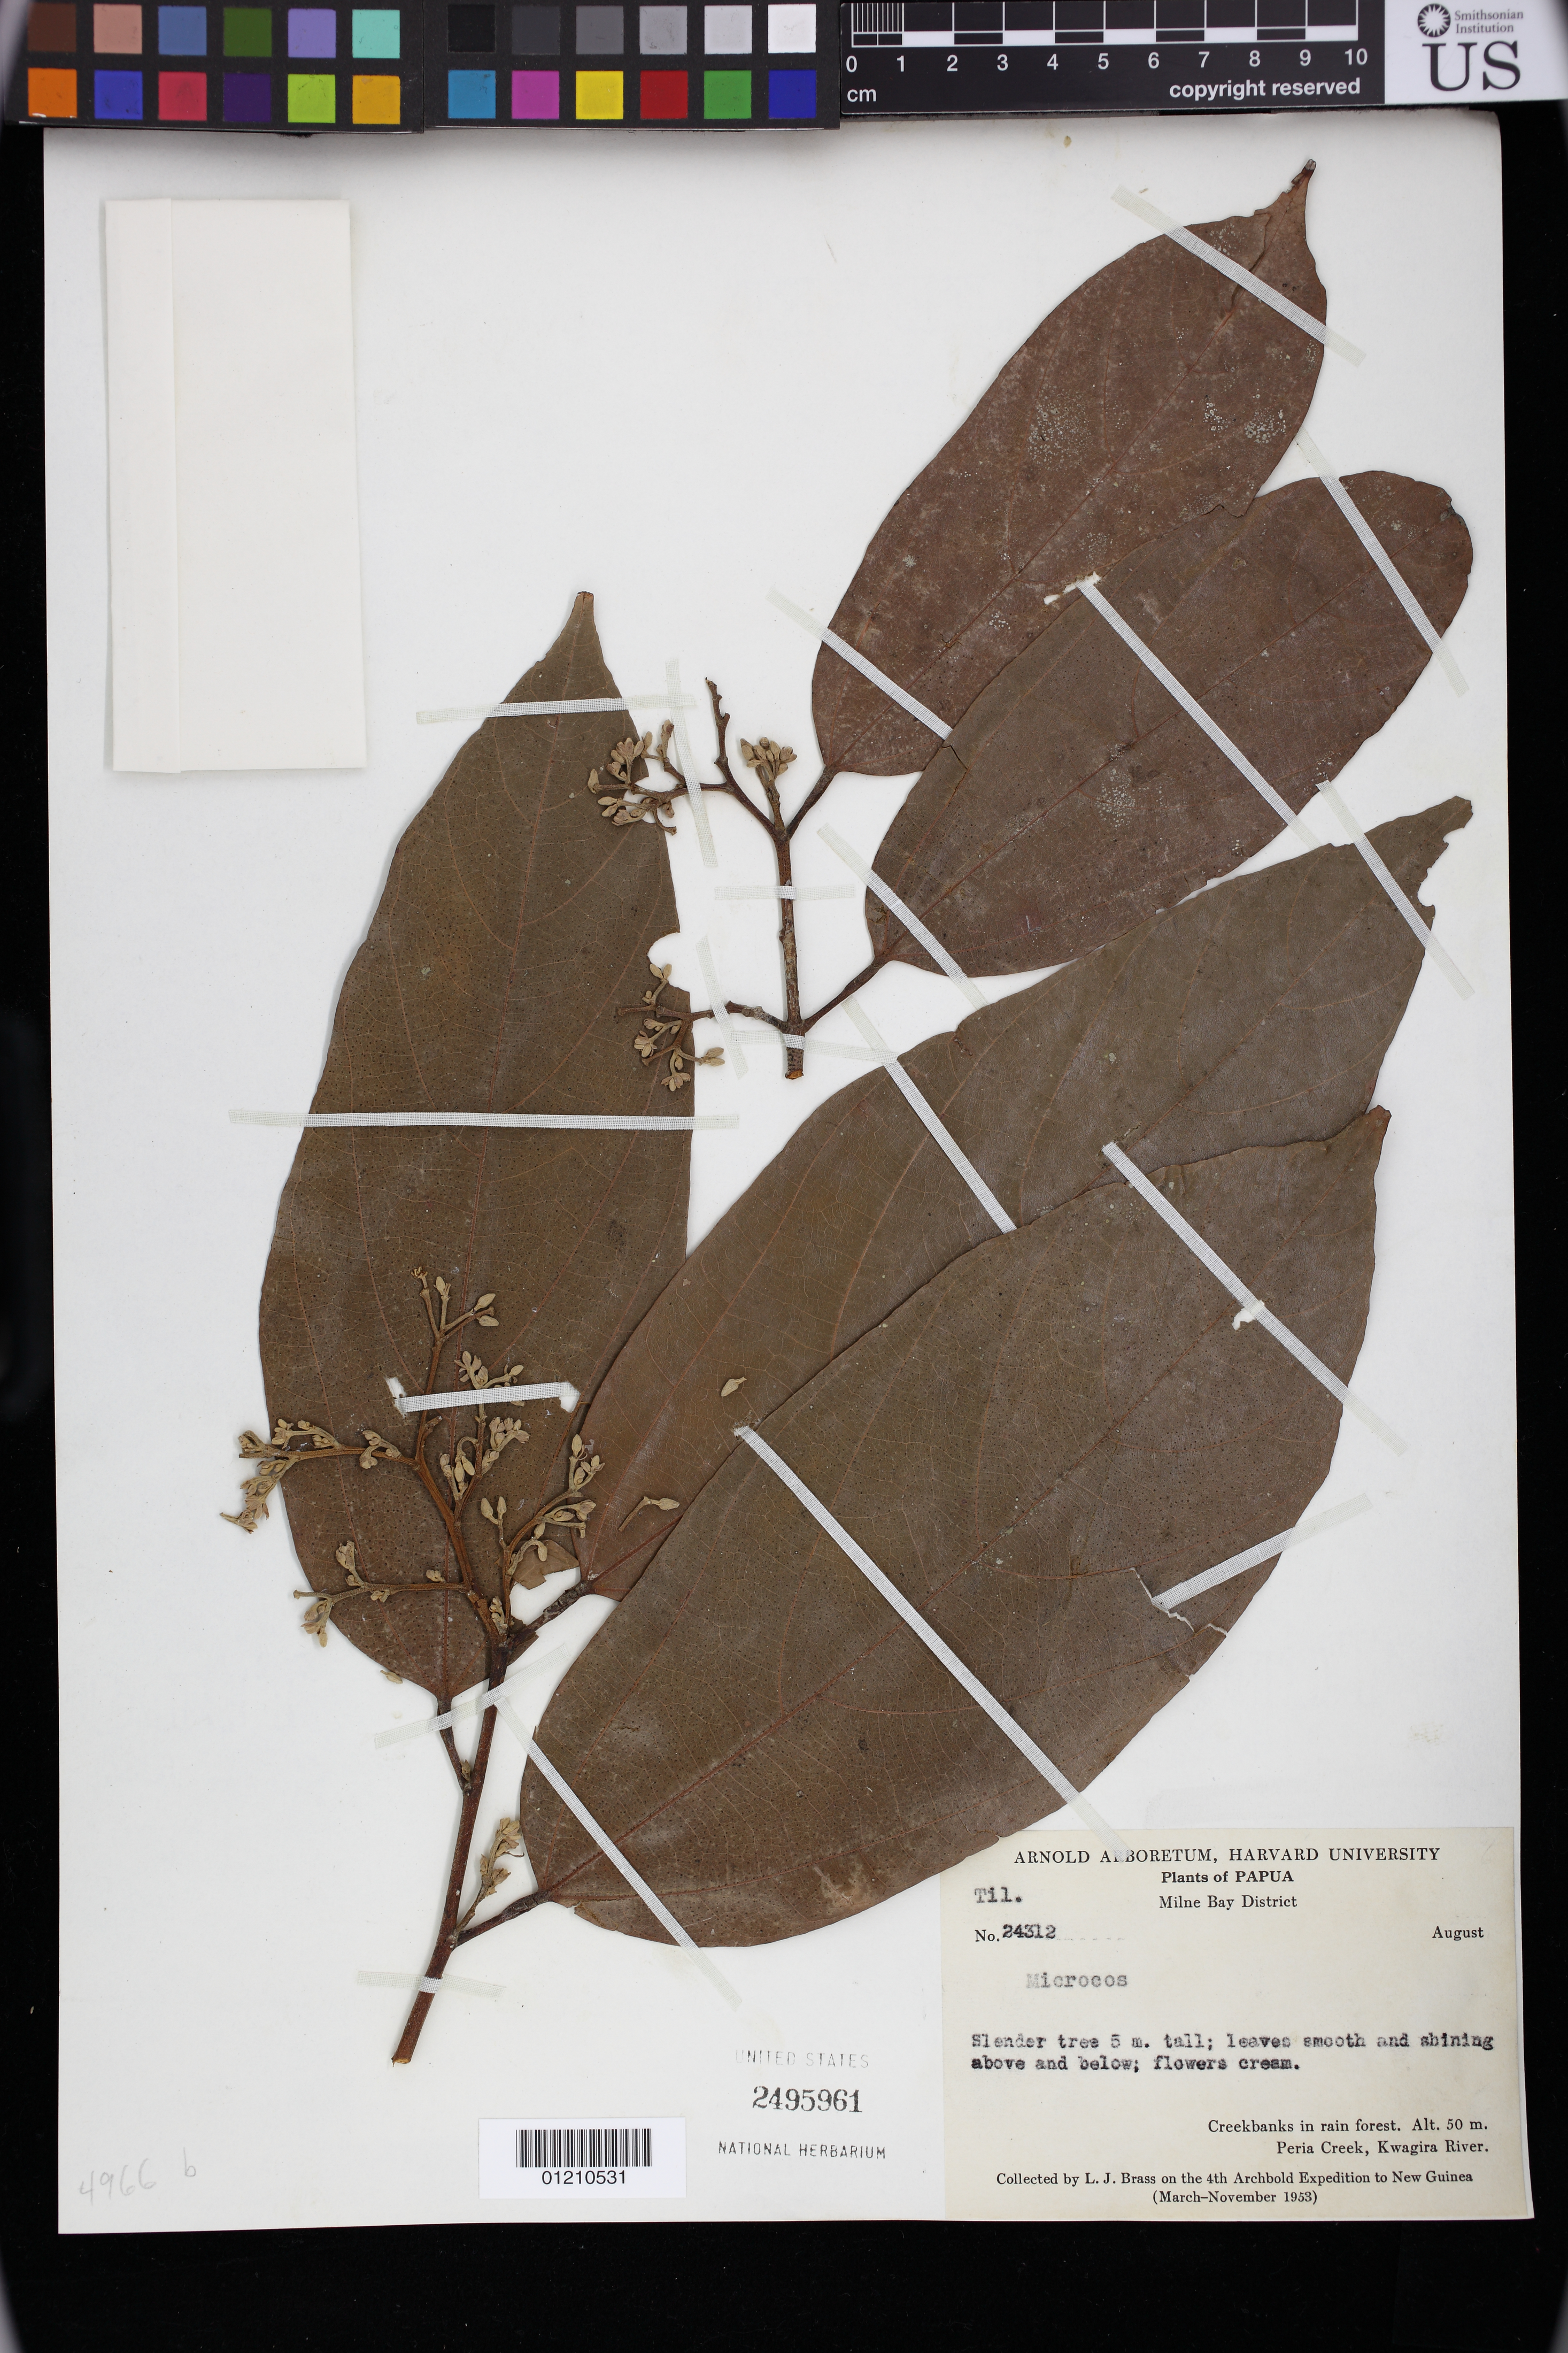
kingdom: Plantae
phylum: Tracheophyta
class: Magnoliopsida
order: Malvales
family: Malvaceae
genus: Microcos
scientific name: Microcos sp.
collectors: L. J. Brass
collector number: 24312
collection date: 1953-08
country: Papua New Guinea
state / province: Milne Bay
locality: Peria Creek, Kwagira River.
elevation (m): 50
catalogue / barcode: US 2495961